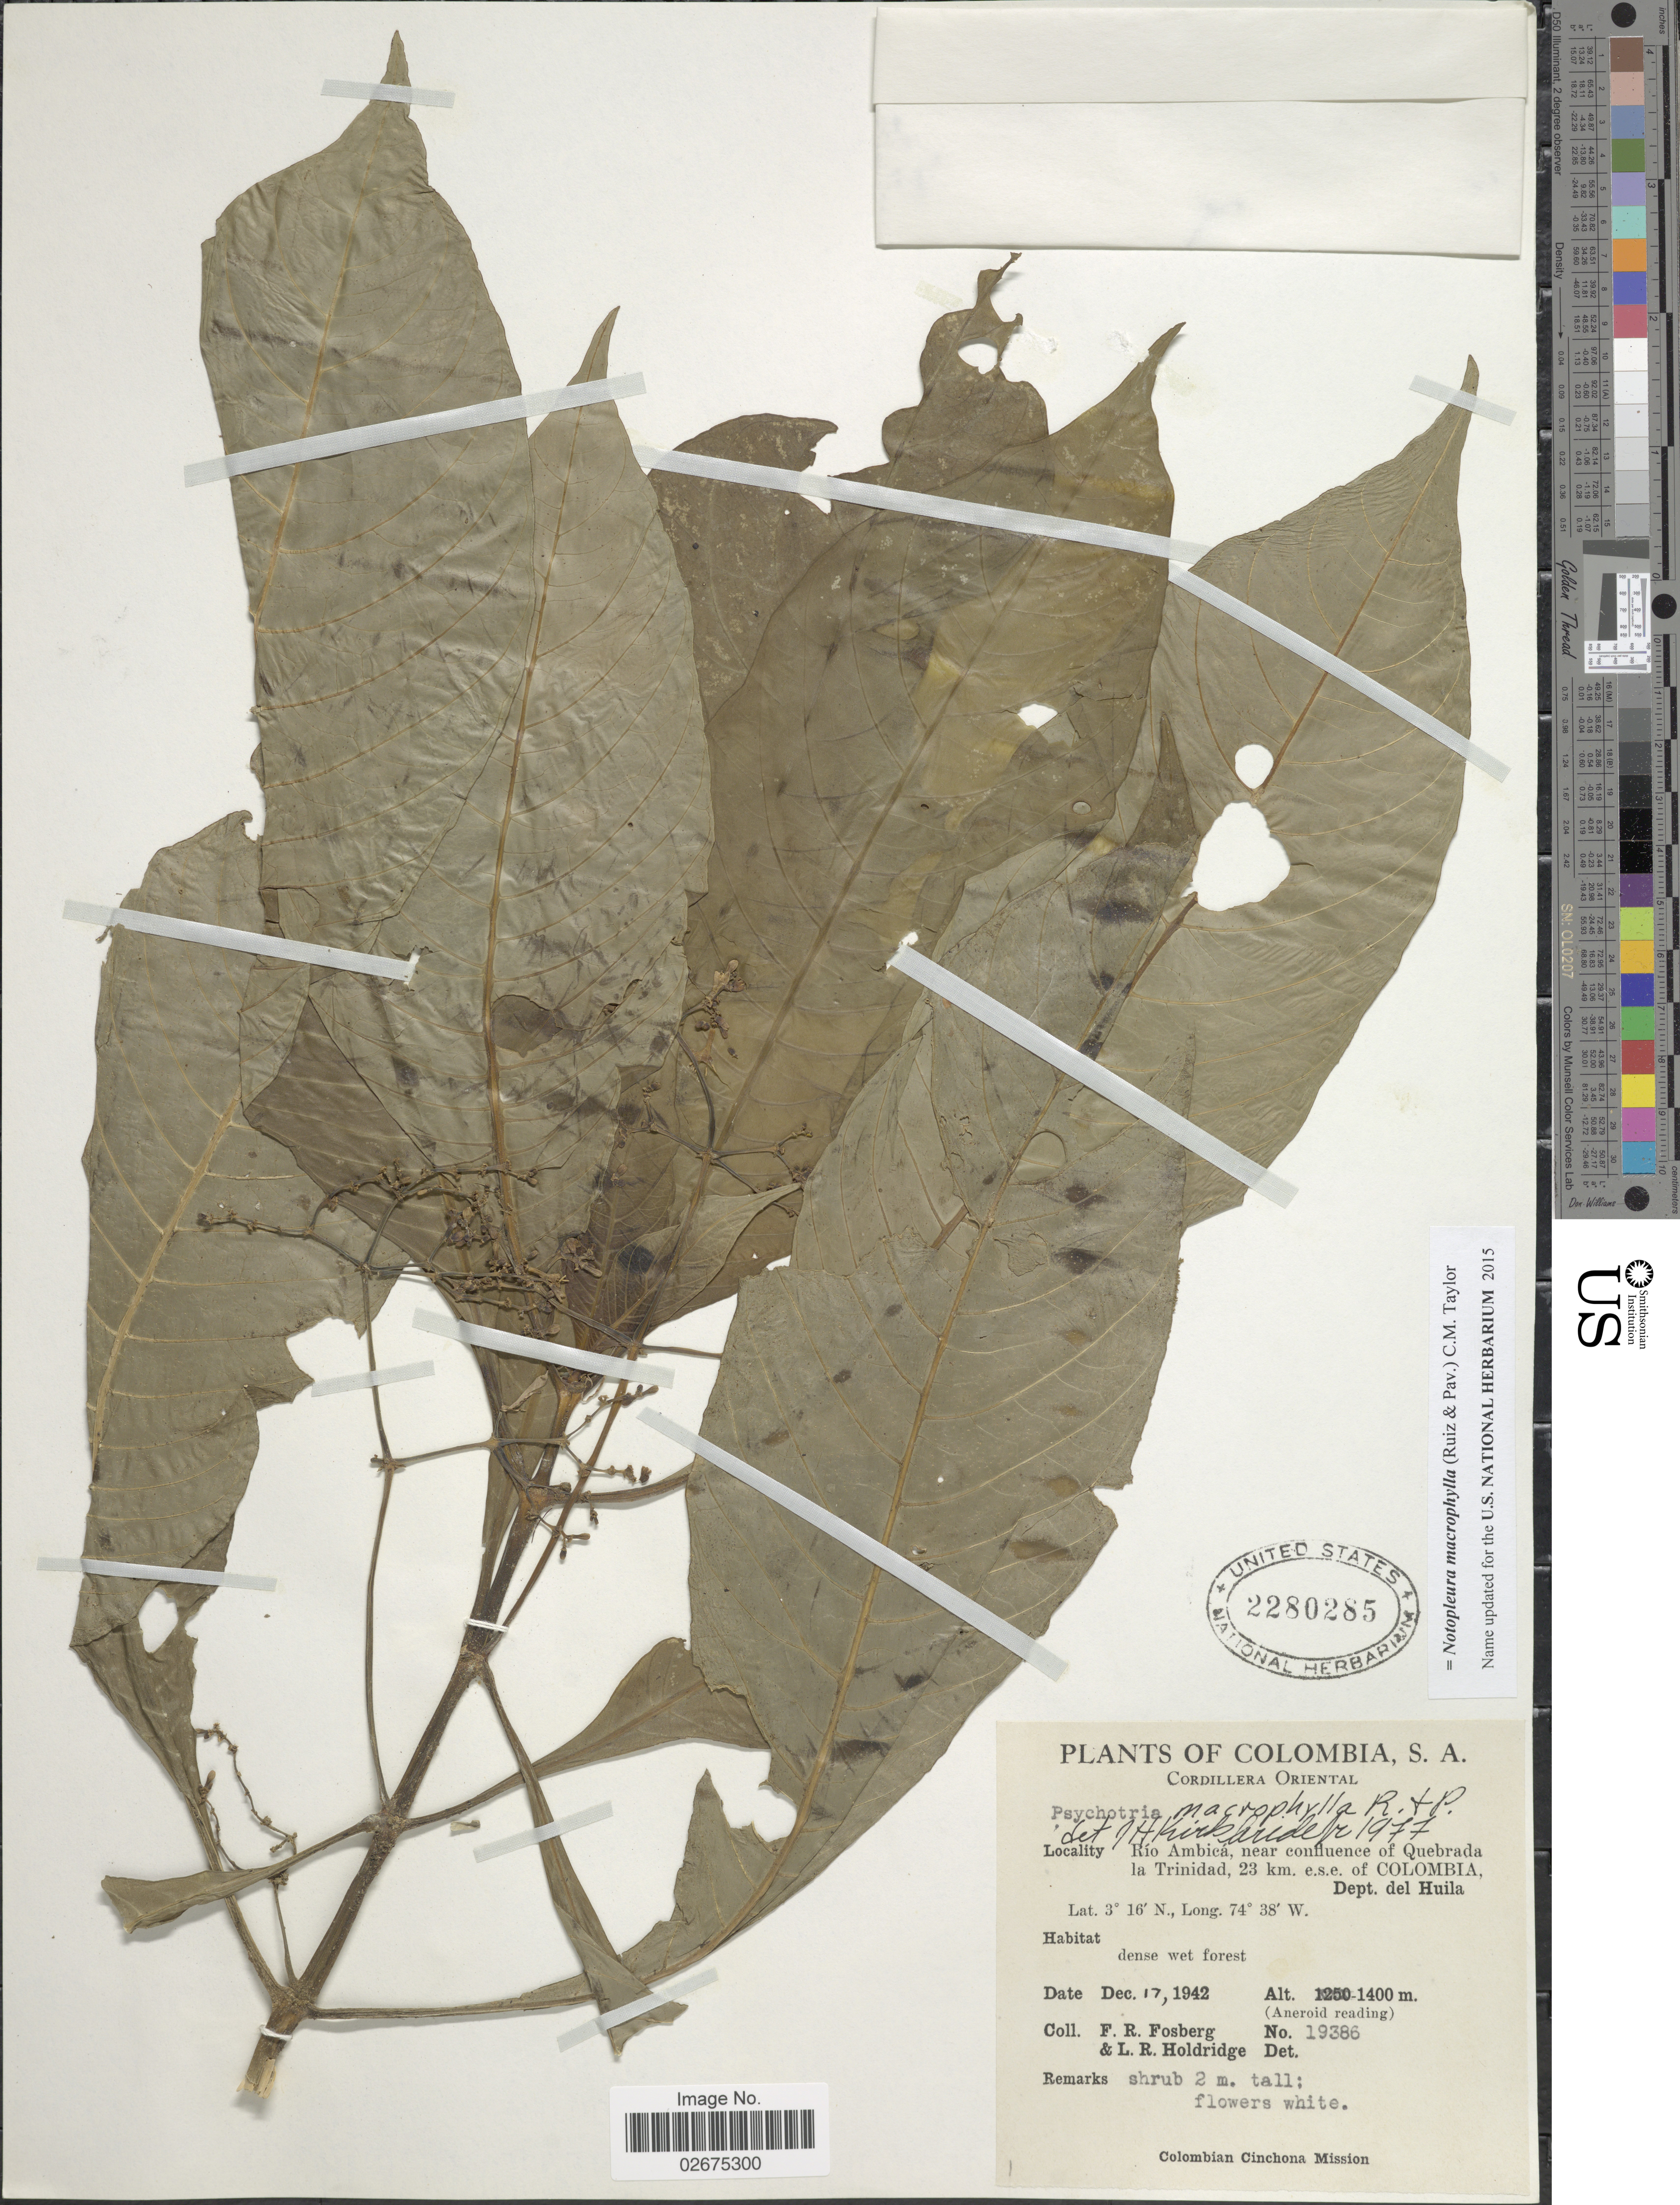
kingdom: Plantae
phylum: Tracheophyta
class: Magnoliopsida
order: Gentianales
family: Rubiaceae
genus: Notopleura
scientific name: Notopleura macrophylla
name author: (Ruiz & Pav.) C.M. Taylor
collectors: F. R. Fosberg & L. Holdridge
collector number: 19386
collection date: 1942-12-17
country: Colombia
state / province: Huila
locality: Cordillera Oriental, Río Ambicá, near confluence of Quebrada la Trinidad, 23 km e.s.e. Colombia, Dept. del Huila, dense wet forest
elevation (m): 1400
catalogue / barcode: US 2280285